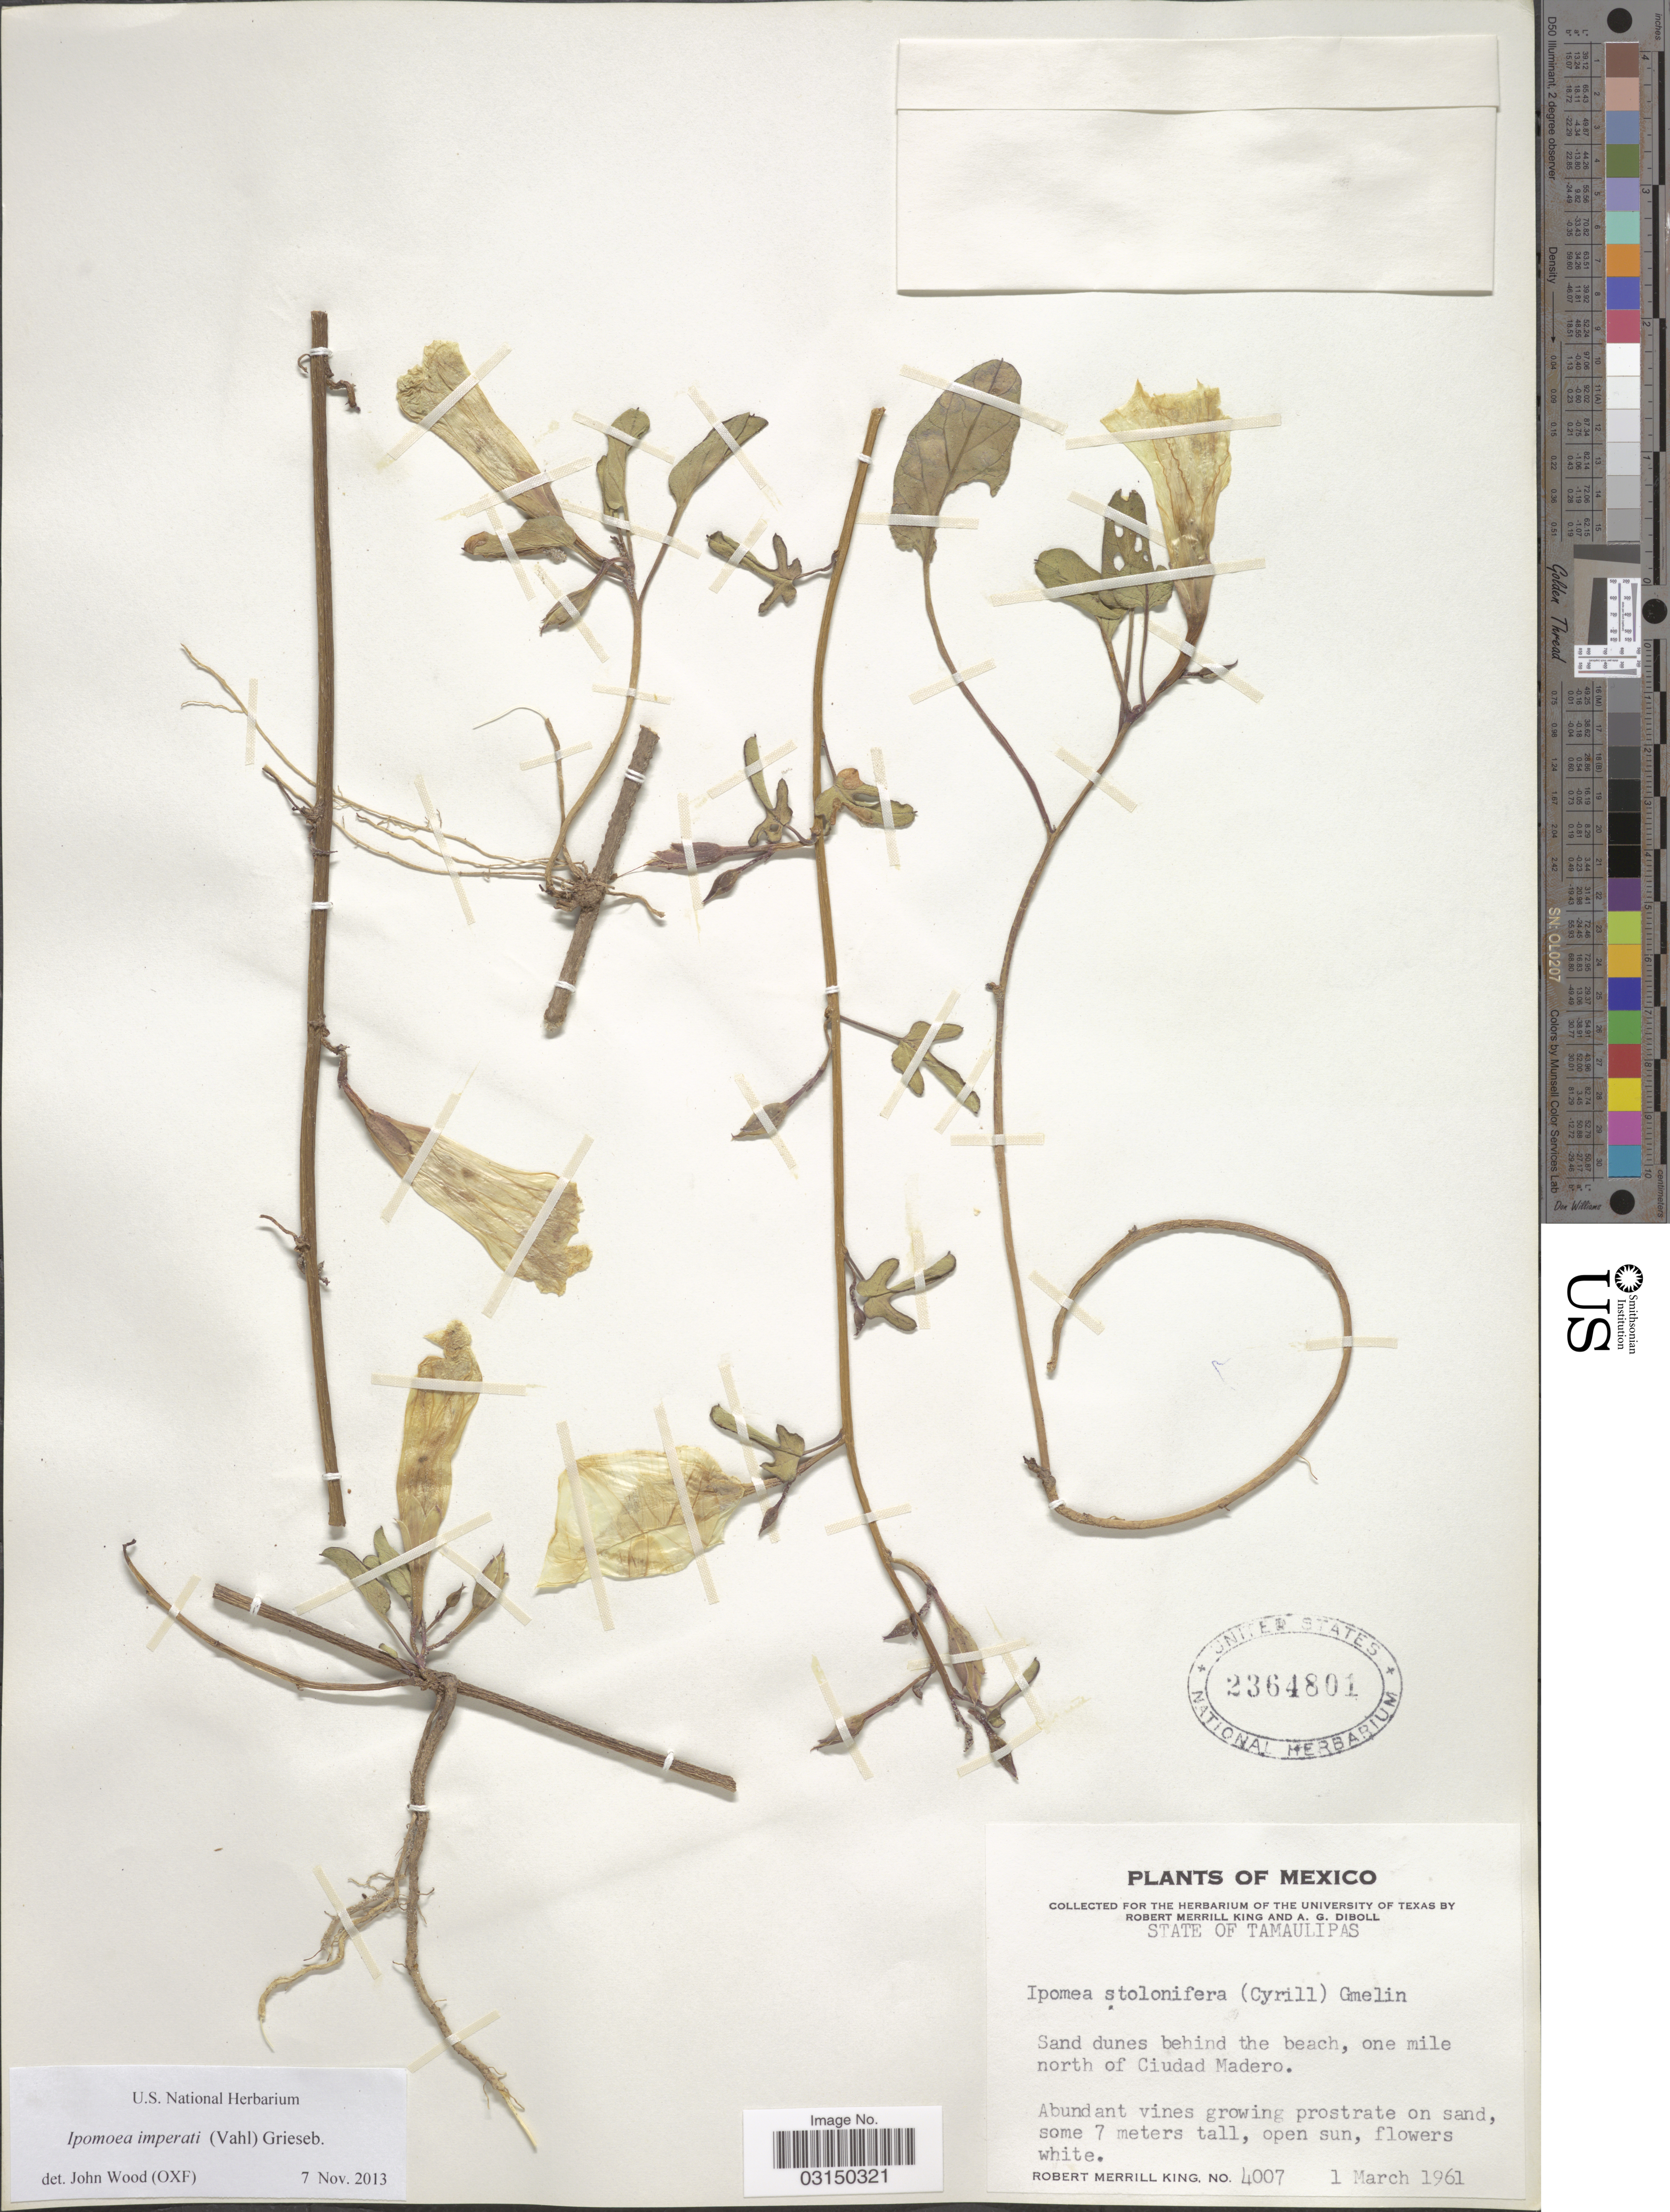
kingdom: Plantae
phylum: Tracheophyta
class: Magnoliopsida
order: Solanales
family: Convolvulaceae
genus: Ipomoea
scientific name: Ipomoea imperati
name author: (Vahl) Griseb.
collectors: R. M. King & A. Diboll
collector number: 4007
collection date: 1961-03-01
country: Mexico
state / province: Tamaulipas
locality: State of Tamaulipas. Sand dunes behind the beach, one mile north of Ciudad Madero.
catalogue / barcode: US 2364801